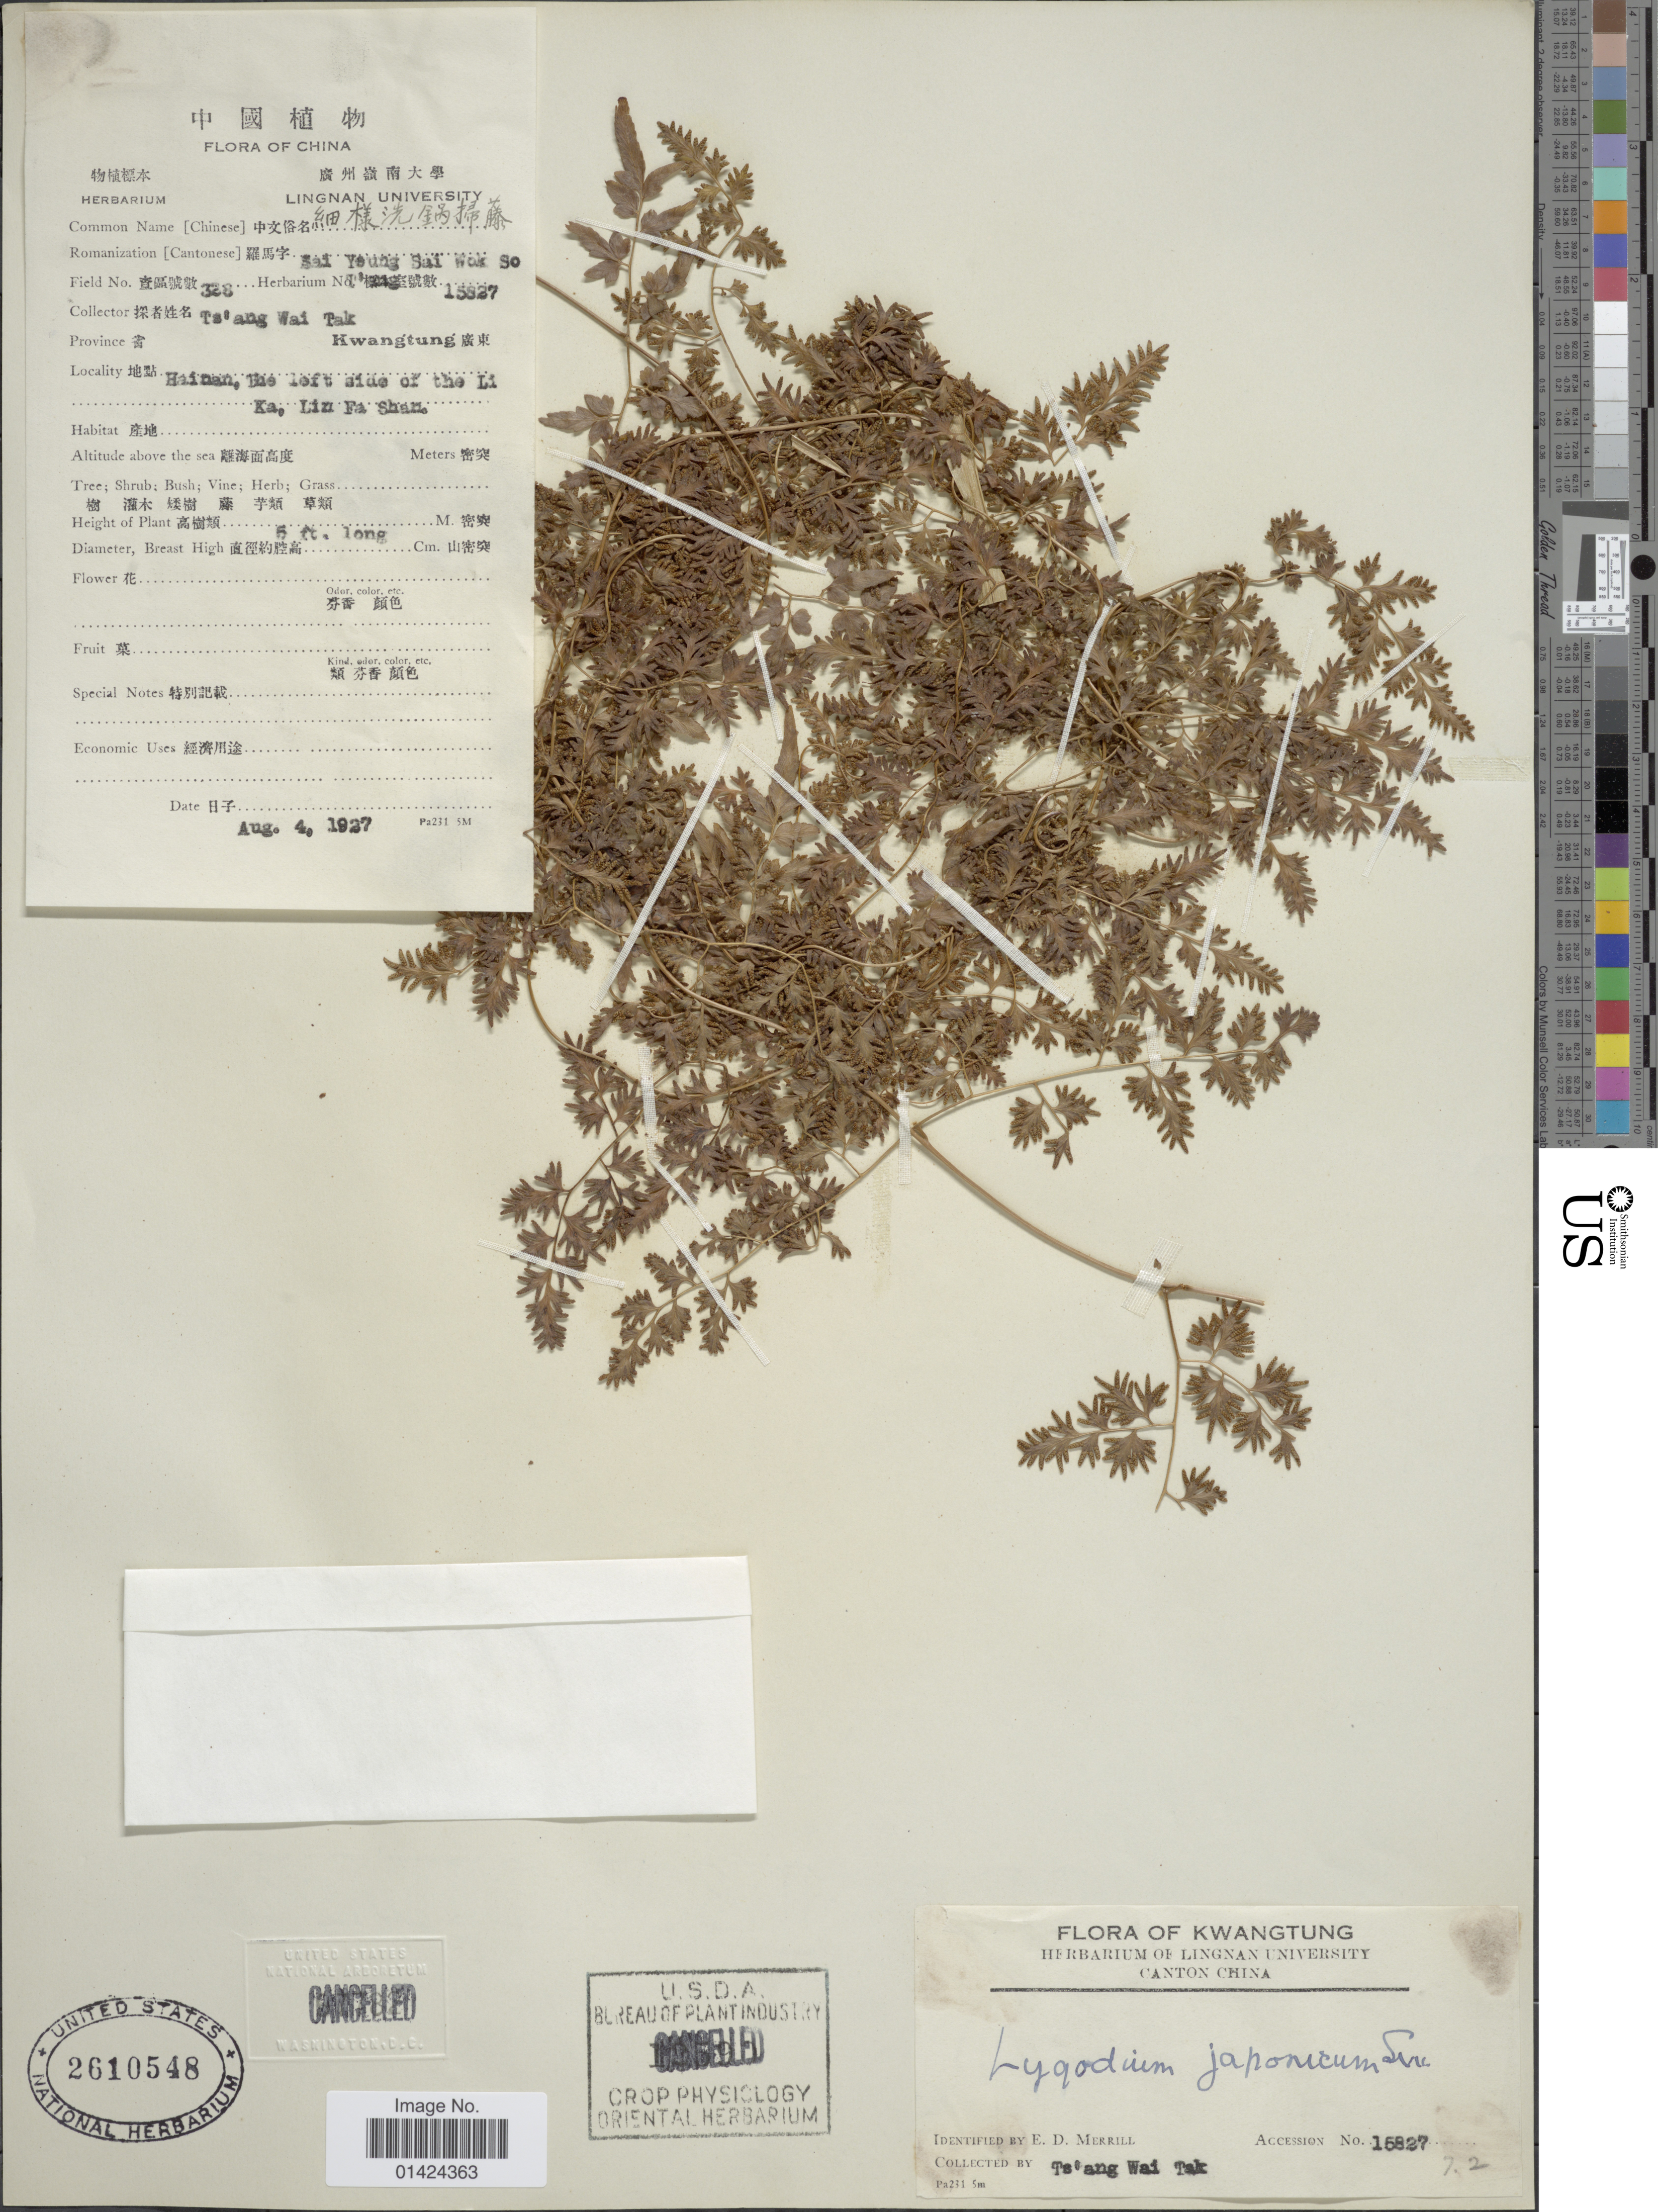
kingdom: Plantae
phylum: Tracheophyta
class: Polypodiopsida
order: Schizaeales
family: Lygodiaceae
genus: Lygodium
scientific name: Lygodium japonicum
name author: (Thunb.) Sw.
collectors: W. T. Tsang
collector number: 328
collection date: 1927-08-04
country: China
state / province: Guangdong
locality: Kwangtung. Hainan, the left side of the Li Ka, Lin Fa Shan.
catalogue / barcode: US 2610548